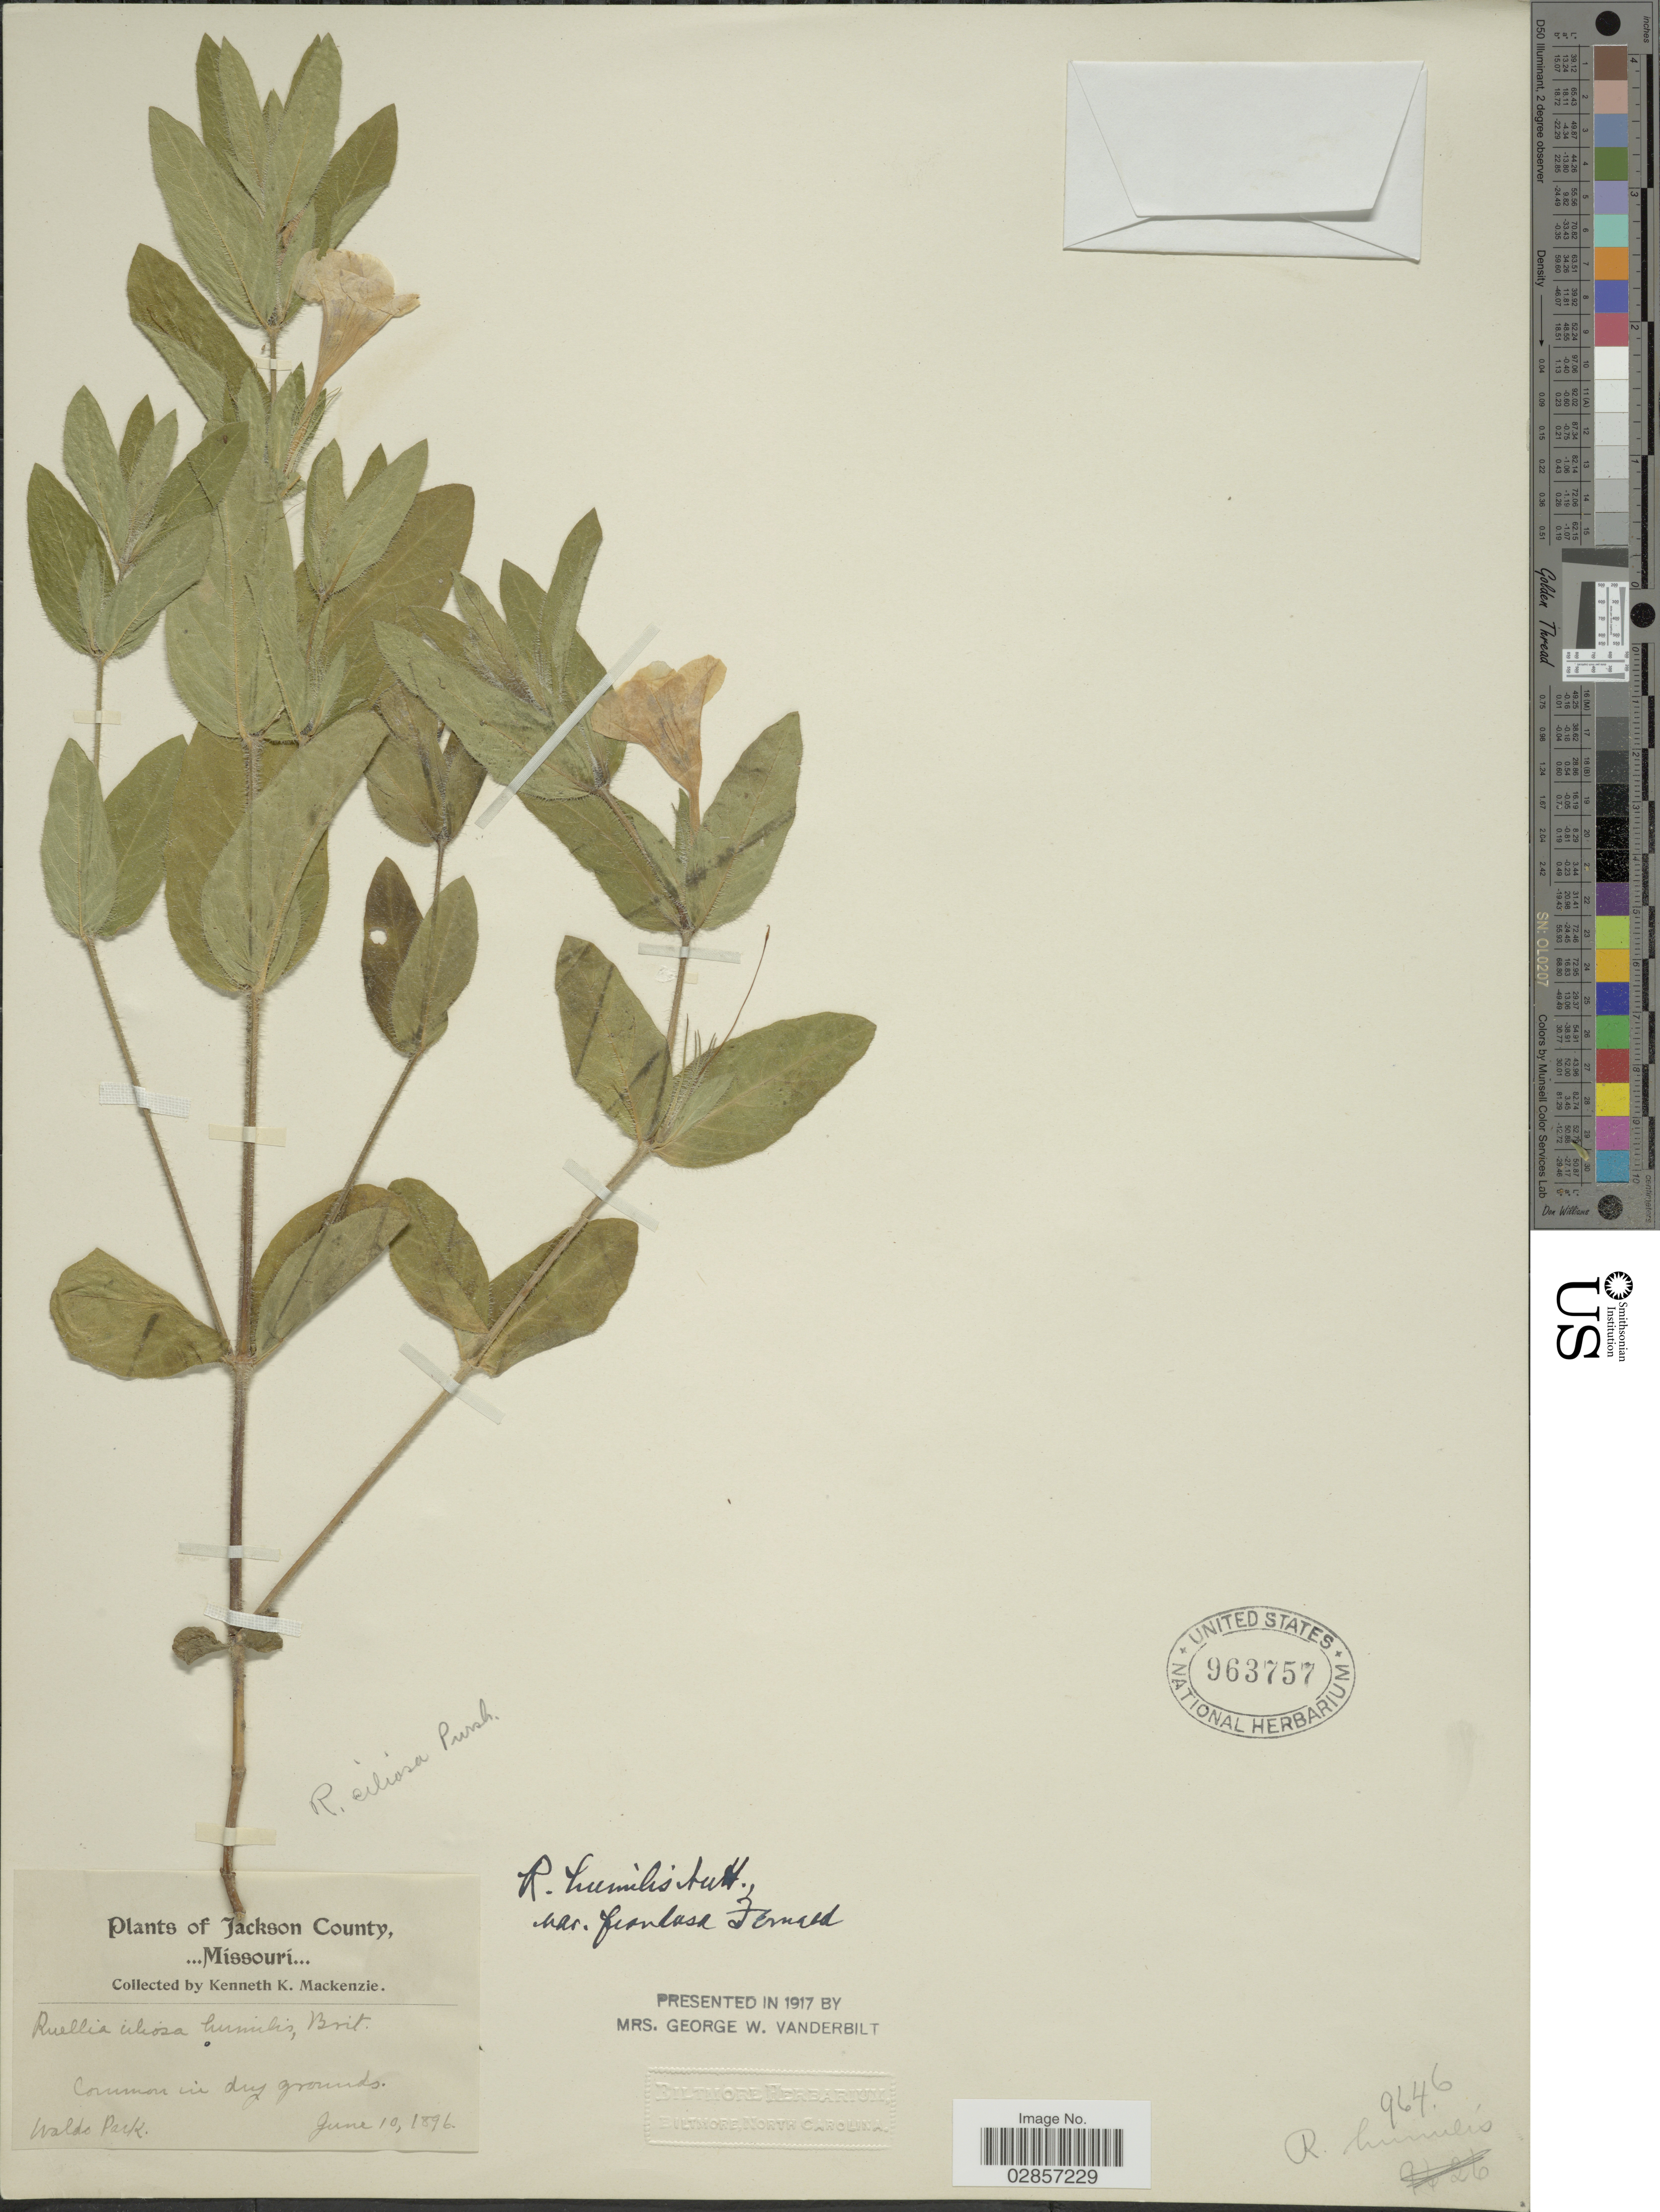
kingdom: Plantae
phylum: Tracheophyta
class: Magnoliopsida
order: Lamiales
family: Acanthaceae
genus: Ruellia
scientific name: Ruellia humilis var. frondosa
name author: Fernald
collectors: K. K. Mackenzie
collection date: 1896-06-10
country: United States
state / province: Missouri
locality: Jackson County, Walde Park.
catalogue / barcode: US 963757